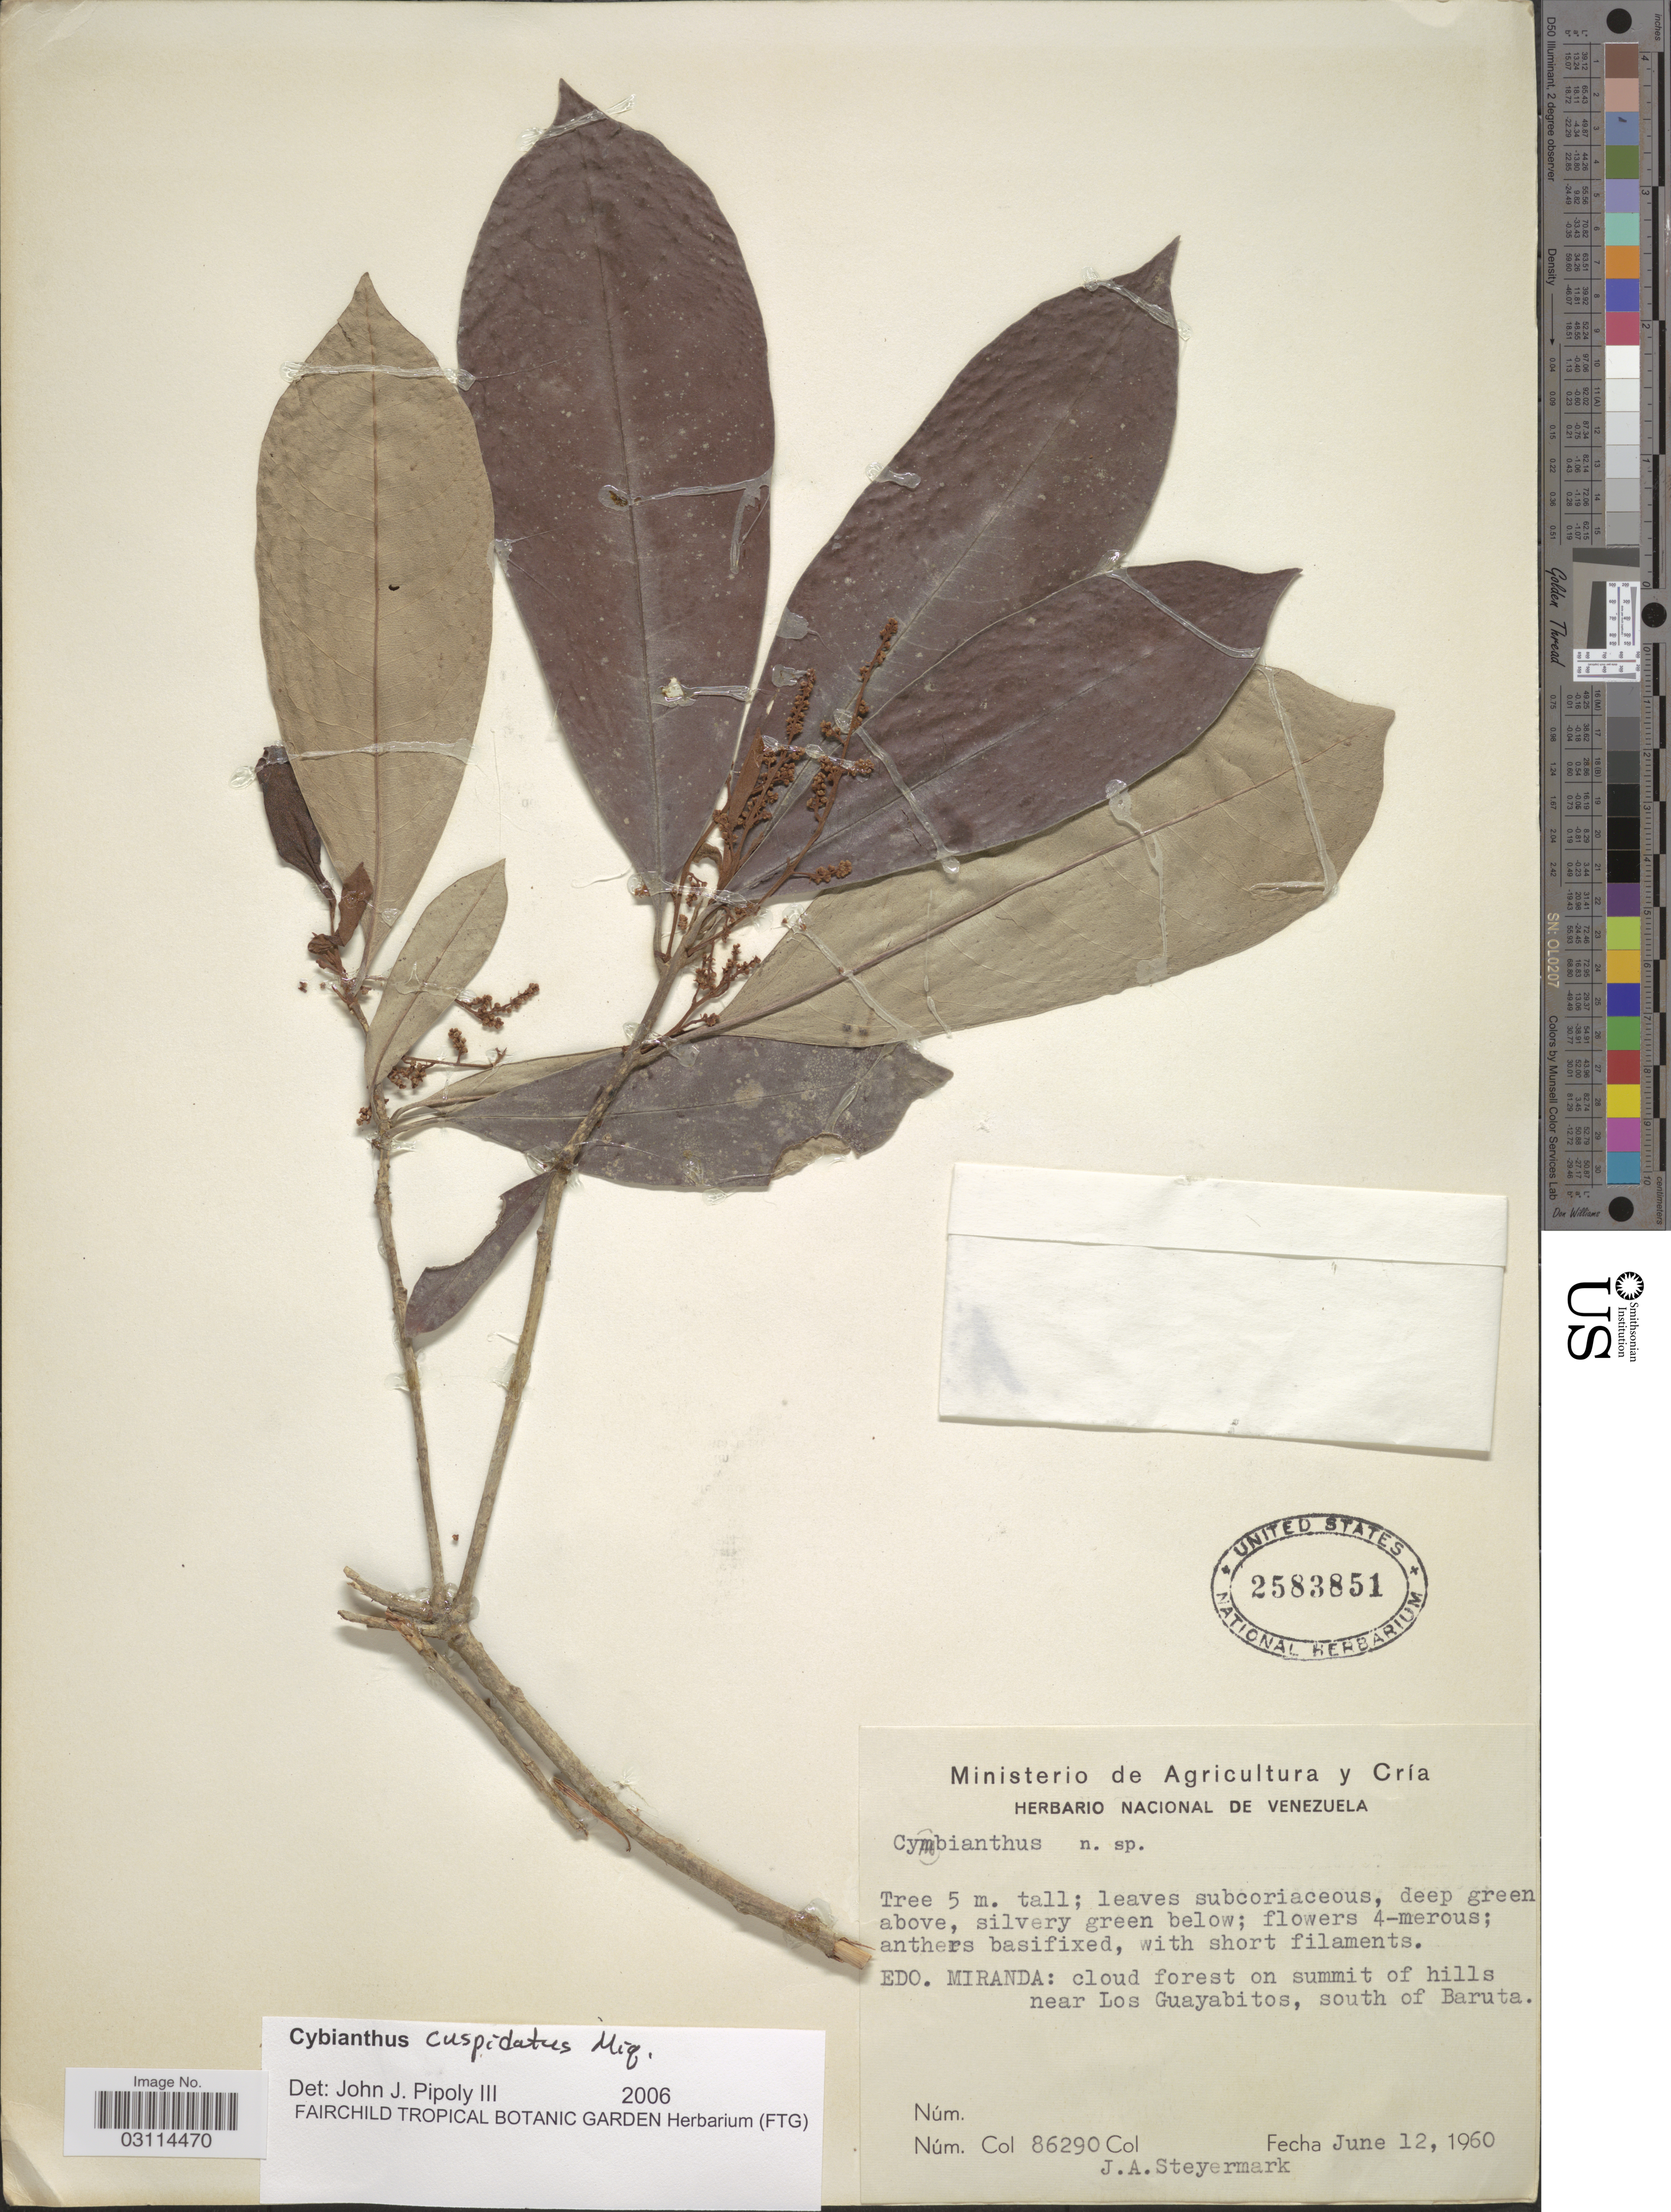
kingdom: Plantae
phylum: Tracheophyta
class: Magnoliopsida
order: Ericales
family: Primulaceae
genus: Cybianthus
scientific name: Cybianthus cuatrecasasii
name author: Pipoly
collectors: J. Steyermark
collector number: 86290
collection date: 1960-06-12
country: Venezuela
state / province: Miranda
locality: Cloud forest on summit on hills near Los Guayabitos, south of Baruta.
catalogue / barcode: US 2583851